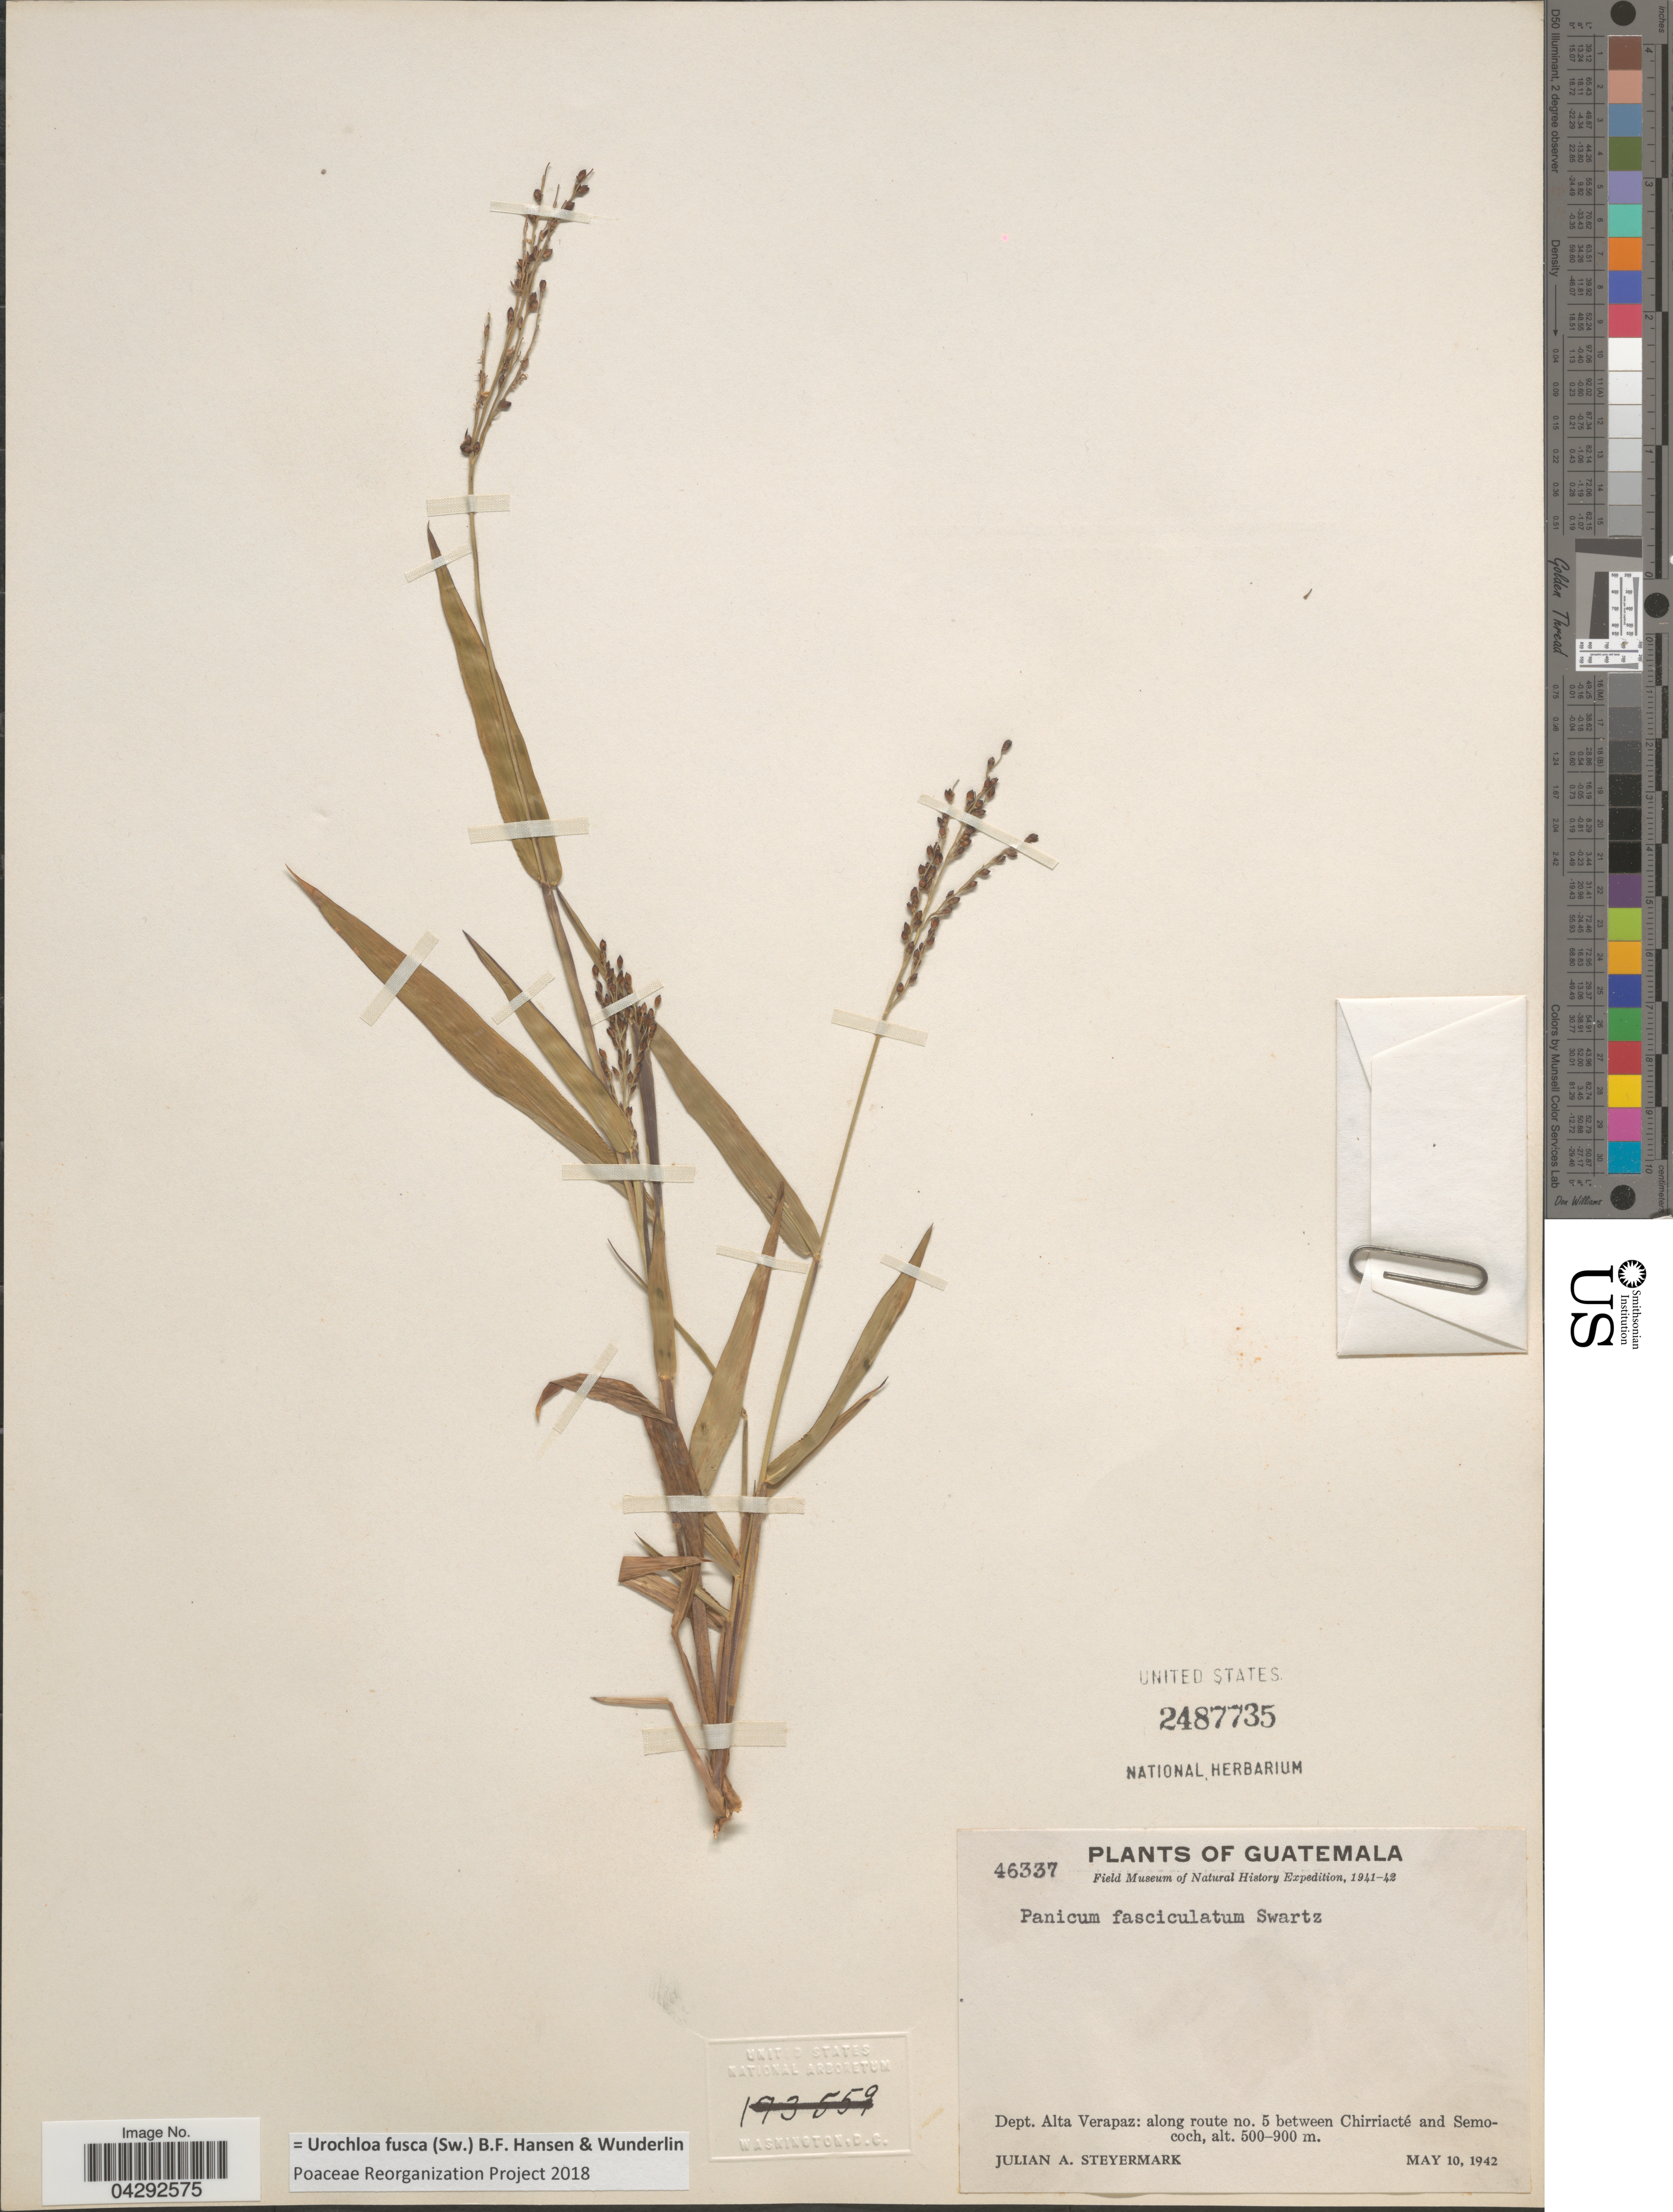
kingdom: Plantae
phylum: Tracheophyta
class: Liliopsida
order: Poales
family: Poaceae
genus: Urochloa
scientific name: Urochloa fusca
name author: (Sw.) B.F. Hansen & Wunderlin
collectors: J. Steyermark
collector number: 46337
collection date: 1942-05-10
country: Guatemala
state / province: Alta Verapaz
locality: Field Museum of Natural History Expedition, 1941-42. Dept. Alta Verapaz: along route no. 5 between Chirriacté and Semococh.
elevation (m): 500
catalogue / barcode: US 2487735